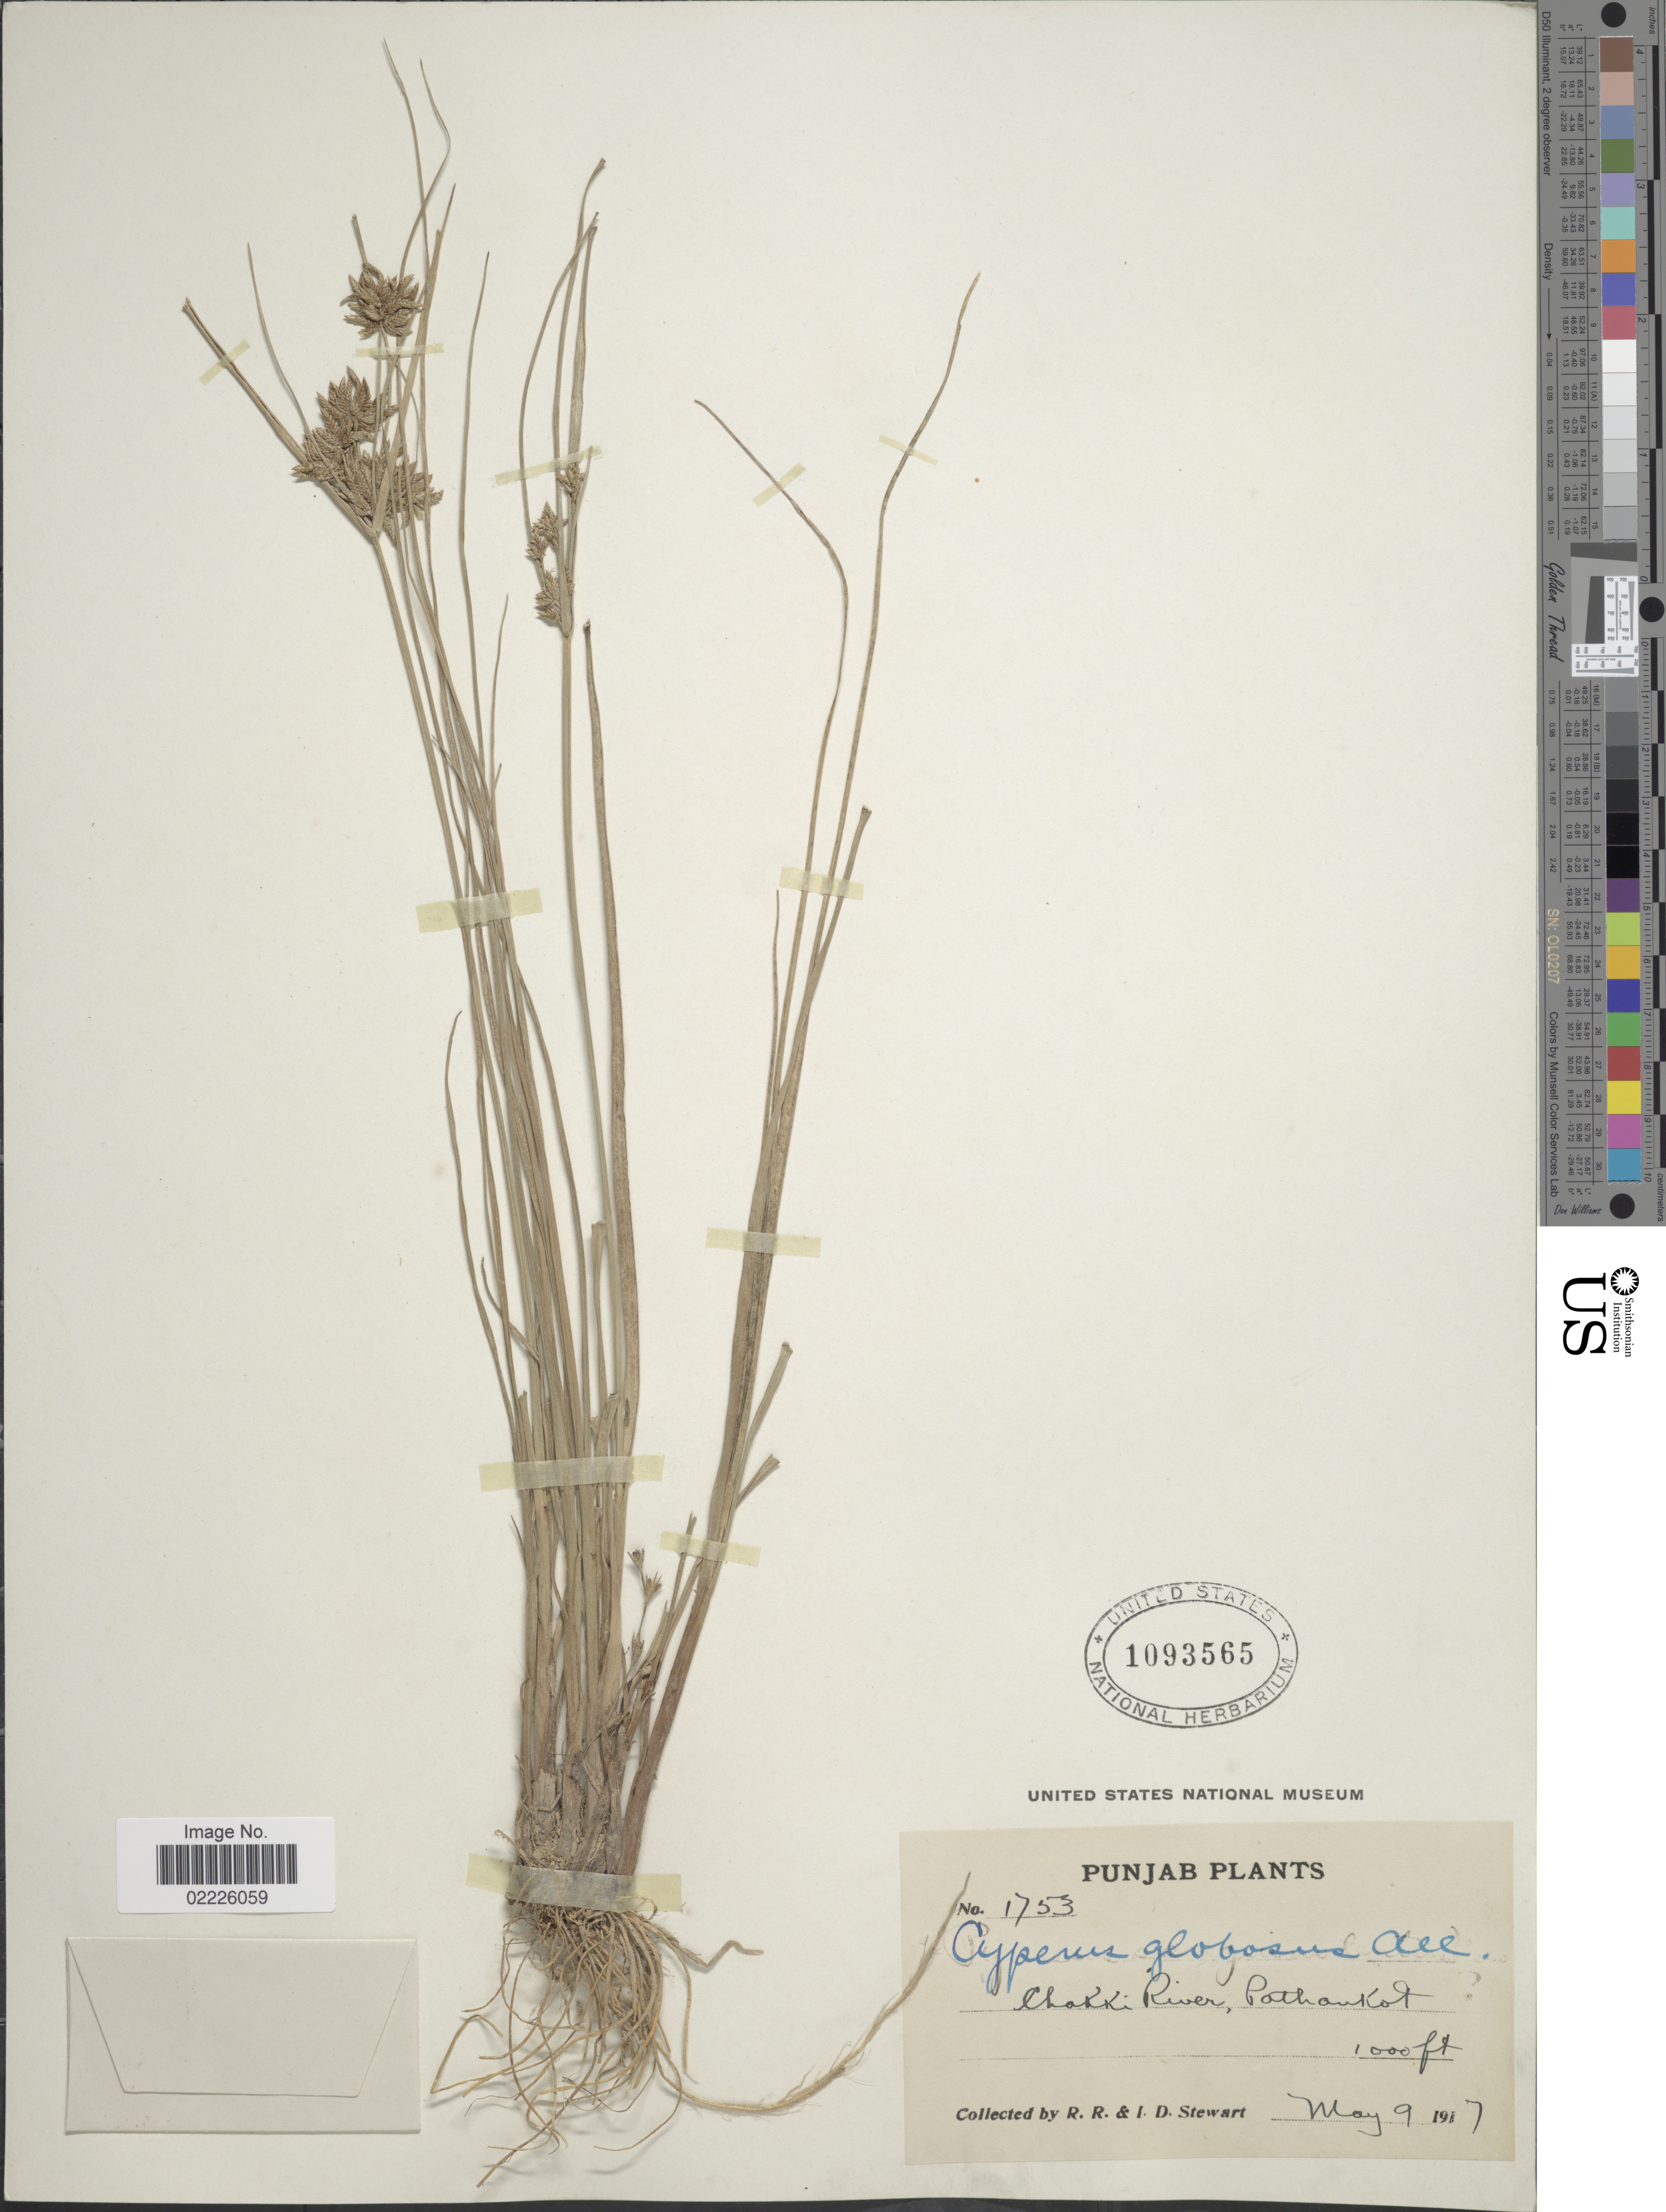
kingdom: Plantae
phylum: Tracheophyta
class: Liliopsida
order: Poales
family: Cyperaceae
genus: Cyperus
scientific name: Cyperus flavidus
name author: Retz.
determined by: Strong, Mark T., (BOT), Smithsonian Institution - National Museum of Natural History (UNITED STATES)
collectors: R. R. Stewart & I. Stewart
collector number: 1753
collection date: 1917-05-09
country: India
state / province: Punjab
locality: Punjab, Chokki River, Pathankot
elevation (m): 305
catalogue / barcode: US 1093565